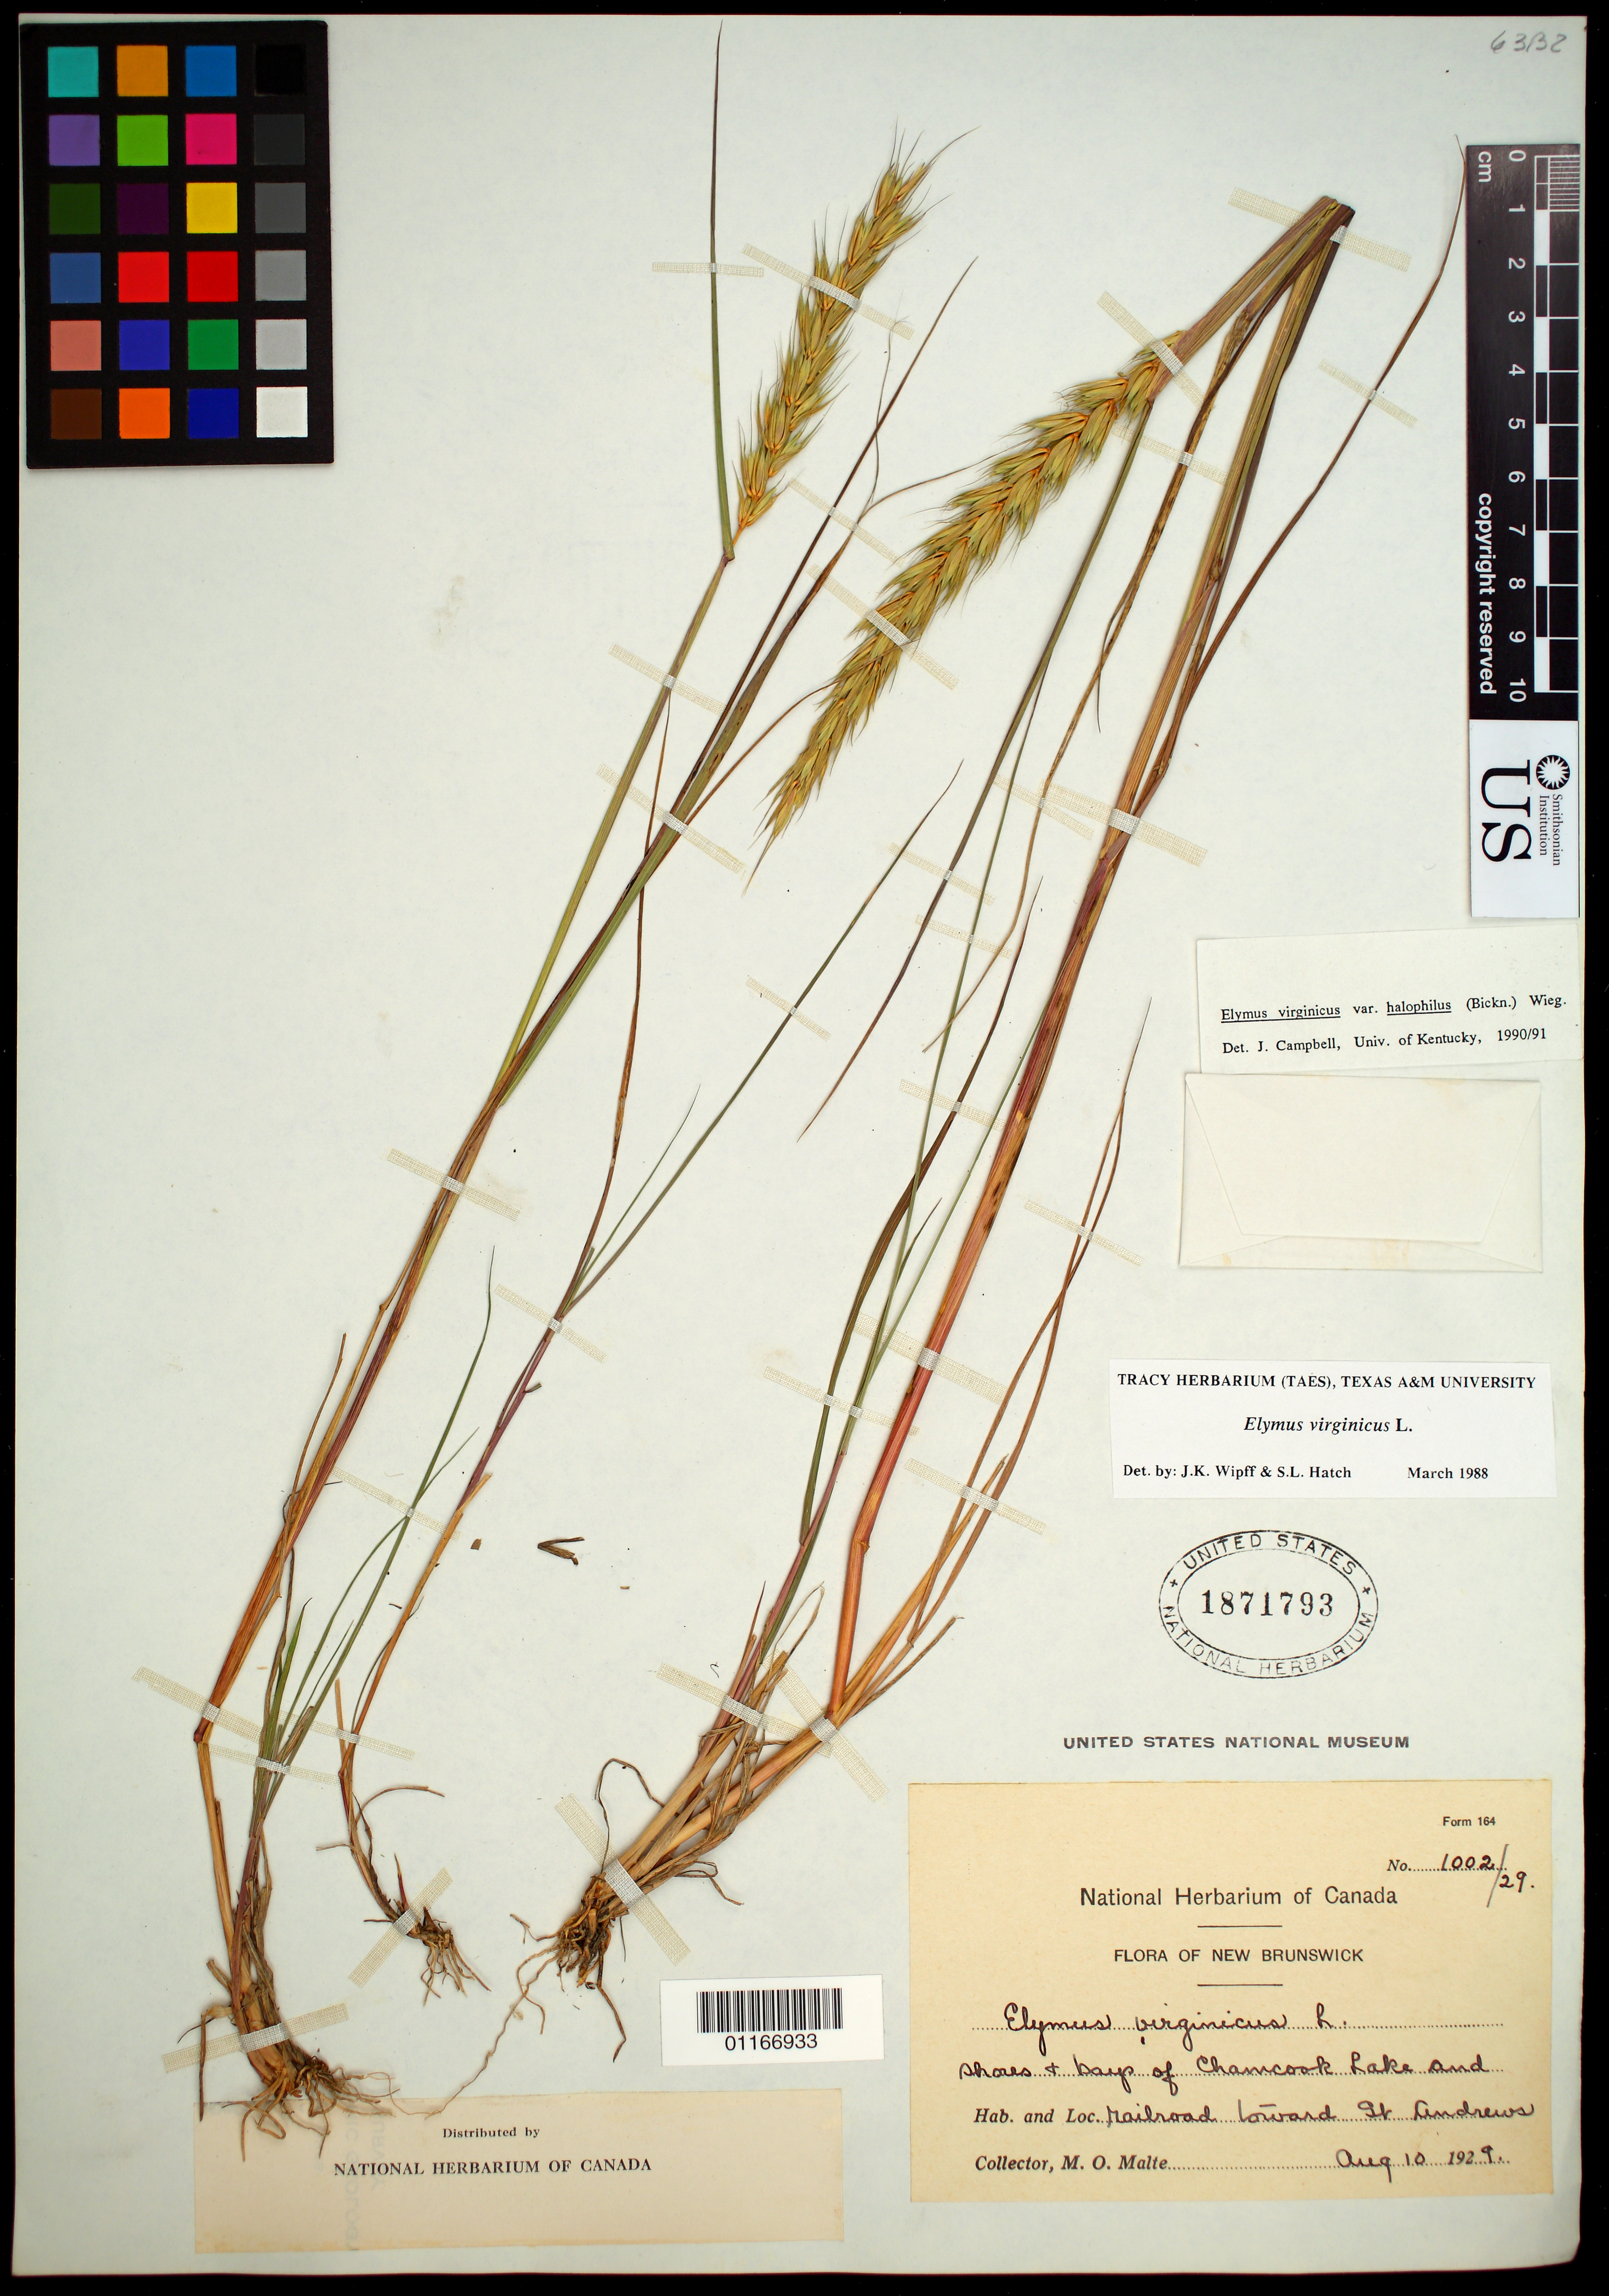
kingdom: Plantae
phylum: Tracheophyta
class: Liliopsida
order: Poales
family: Poaceae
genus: Elymus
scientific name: Elymus virginicus var. halophilus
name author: L.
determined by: Campbell, J.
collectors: M. O. Malte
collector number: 1002/29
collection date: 1929-08-10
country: Canada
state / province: New Brunswick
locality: railroad toward Saint Andrews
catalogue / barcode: US 1871793